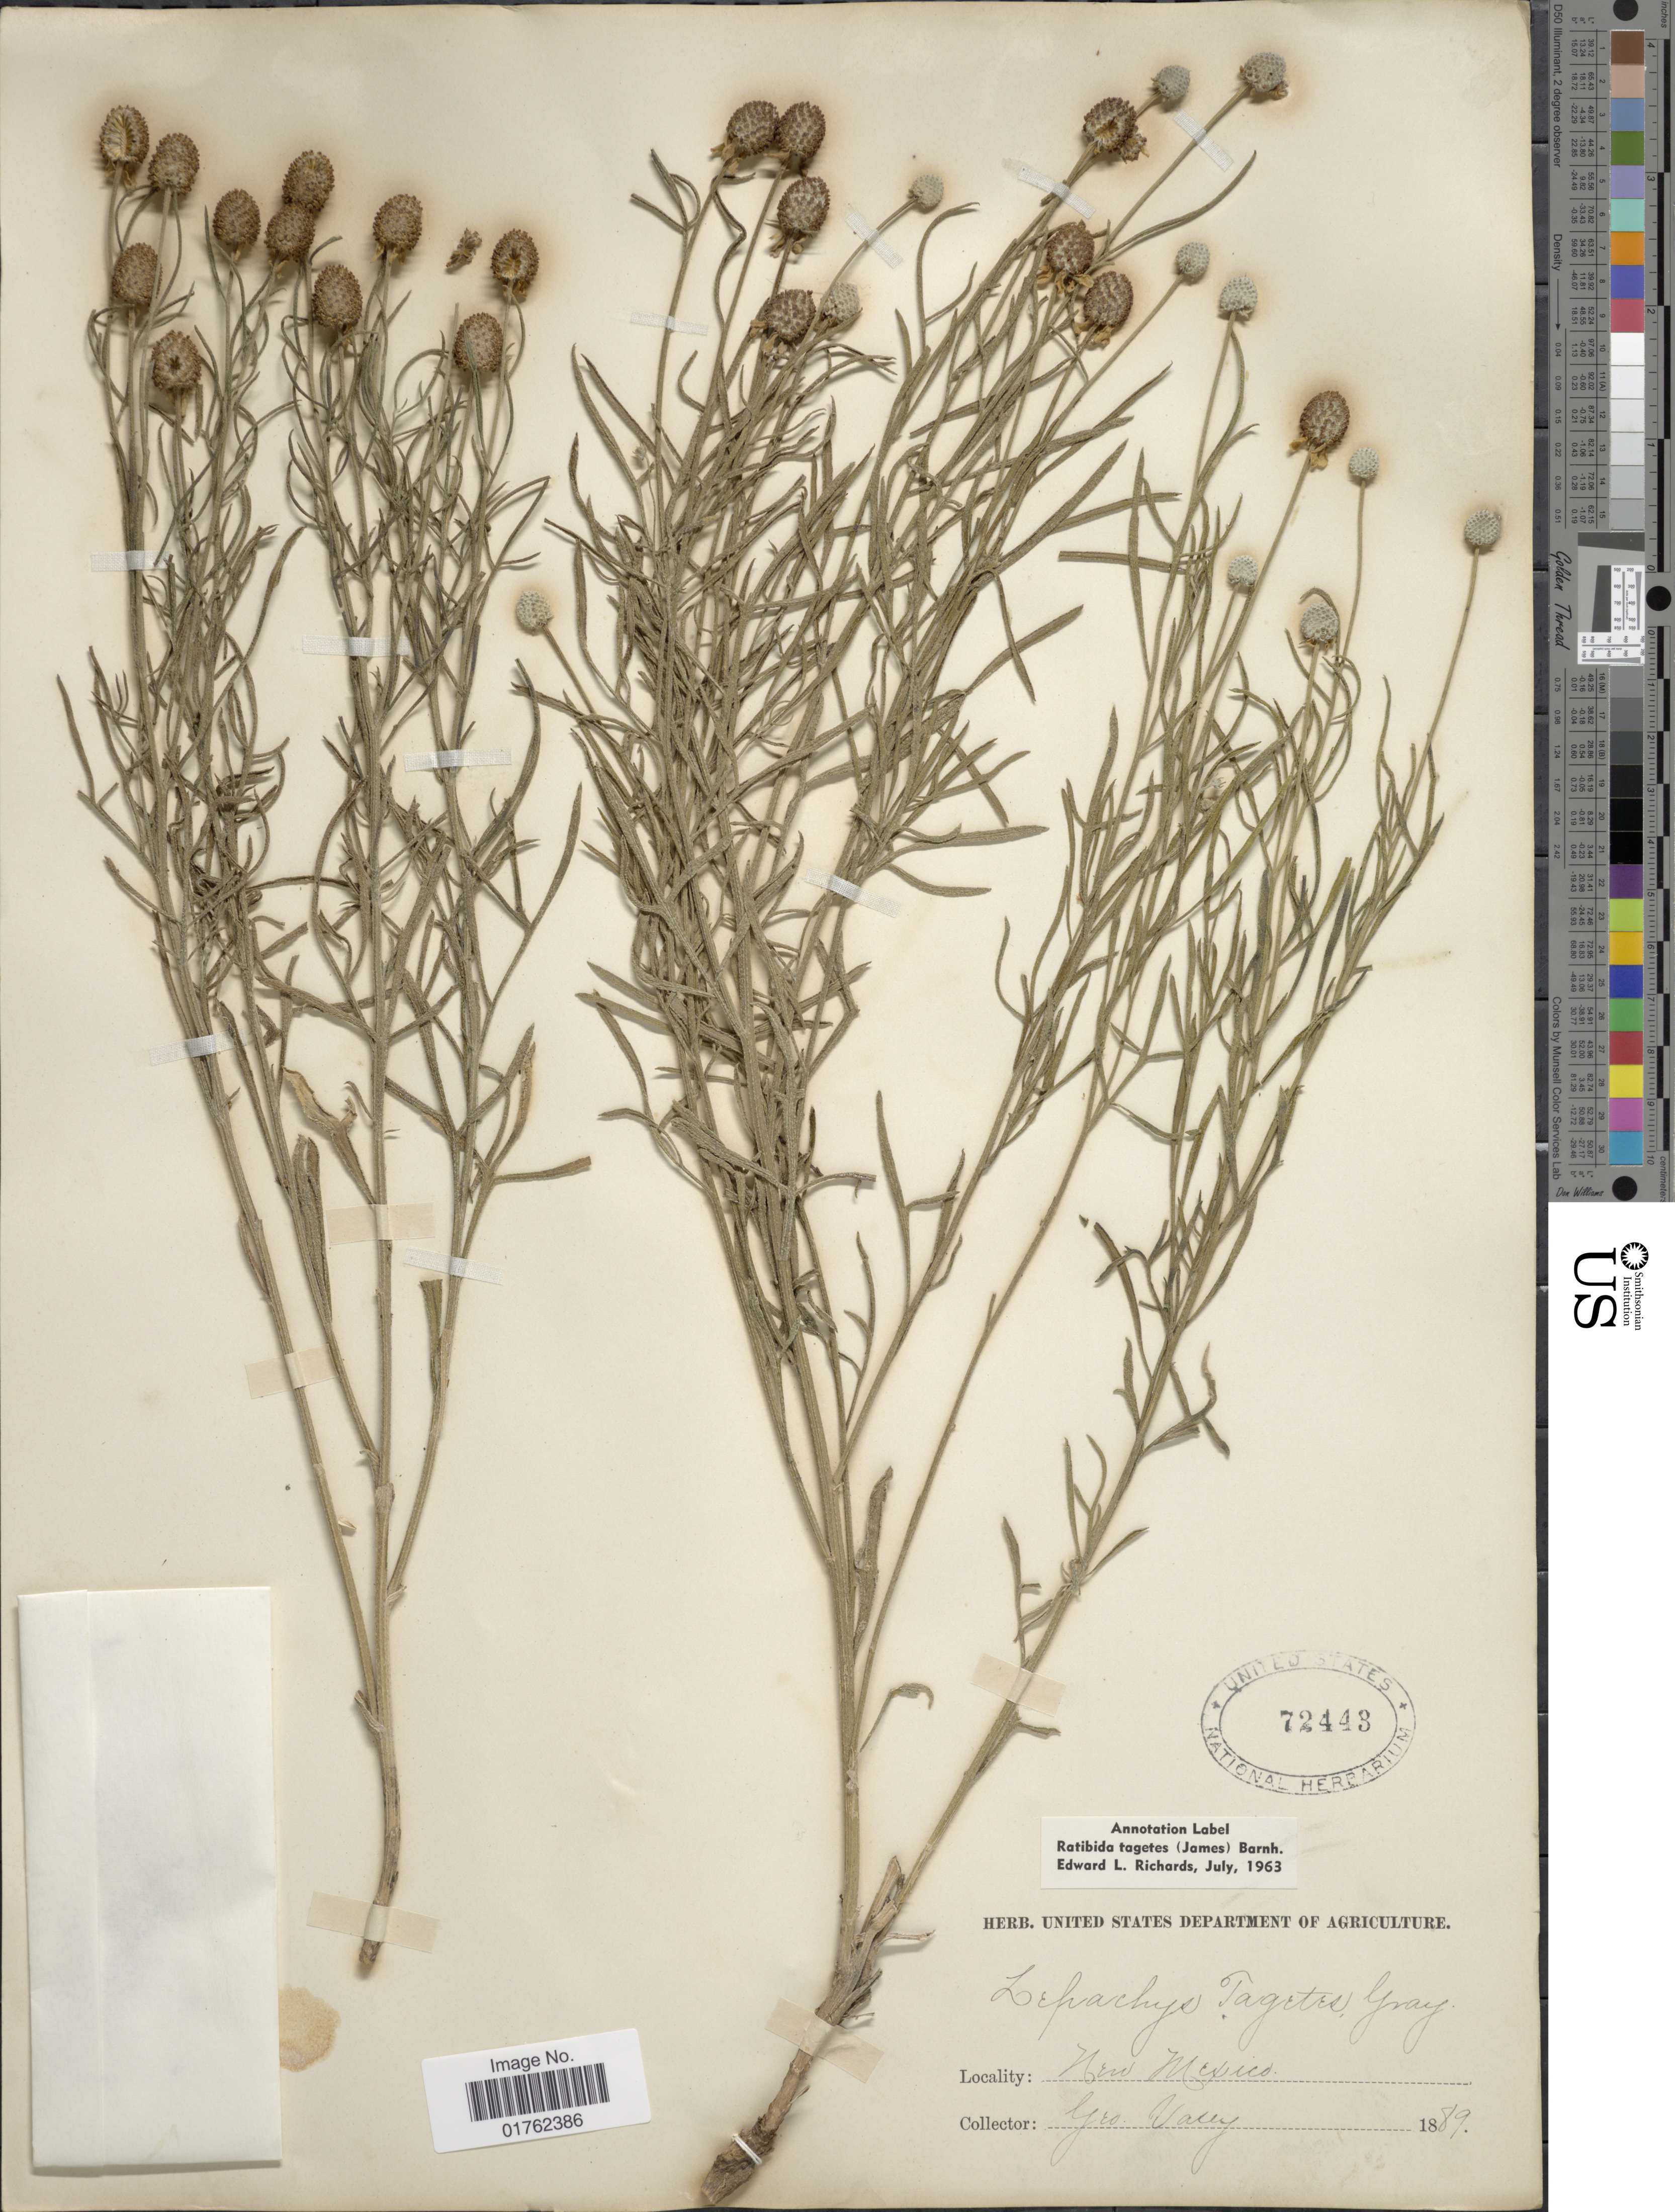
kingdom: Plantae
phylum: Tracheophyta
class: Magnoliopsida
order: Asterales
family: Asteraceae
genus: Ratibida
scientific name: Ratibida tagetes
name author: (James) Barnhart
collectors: G. Vasey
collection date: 1889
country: United States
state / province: New Mexico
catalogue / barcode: US 72443